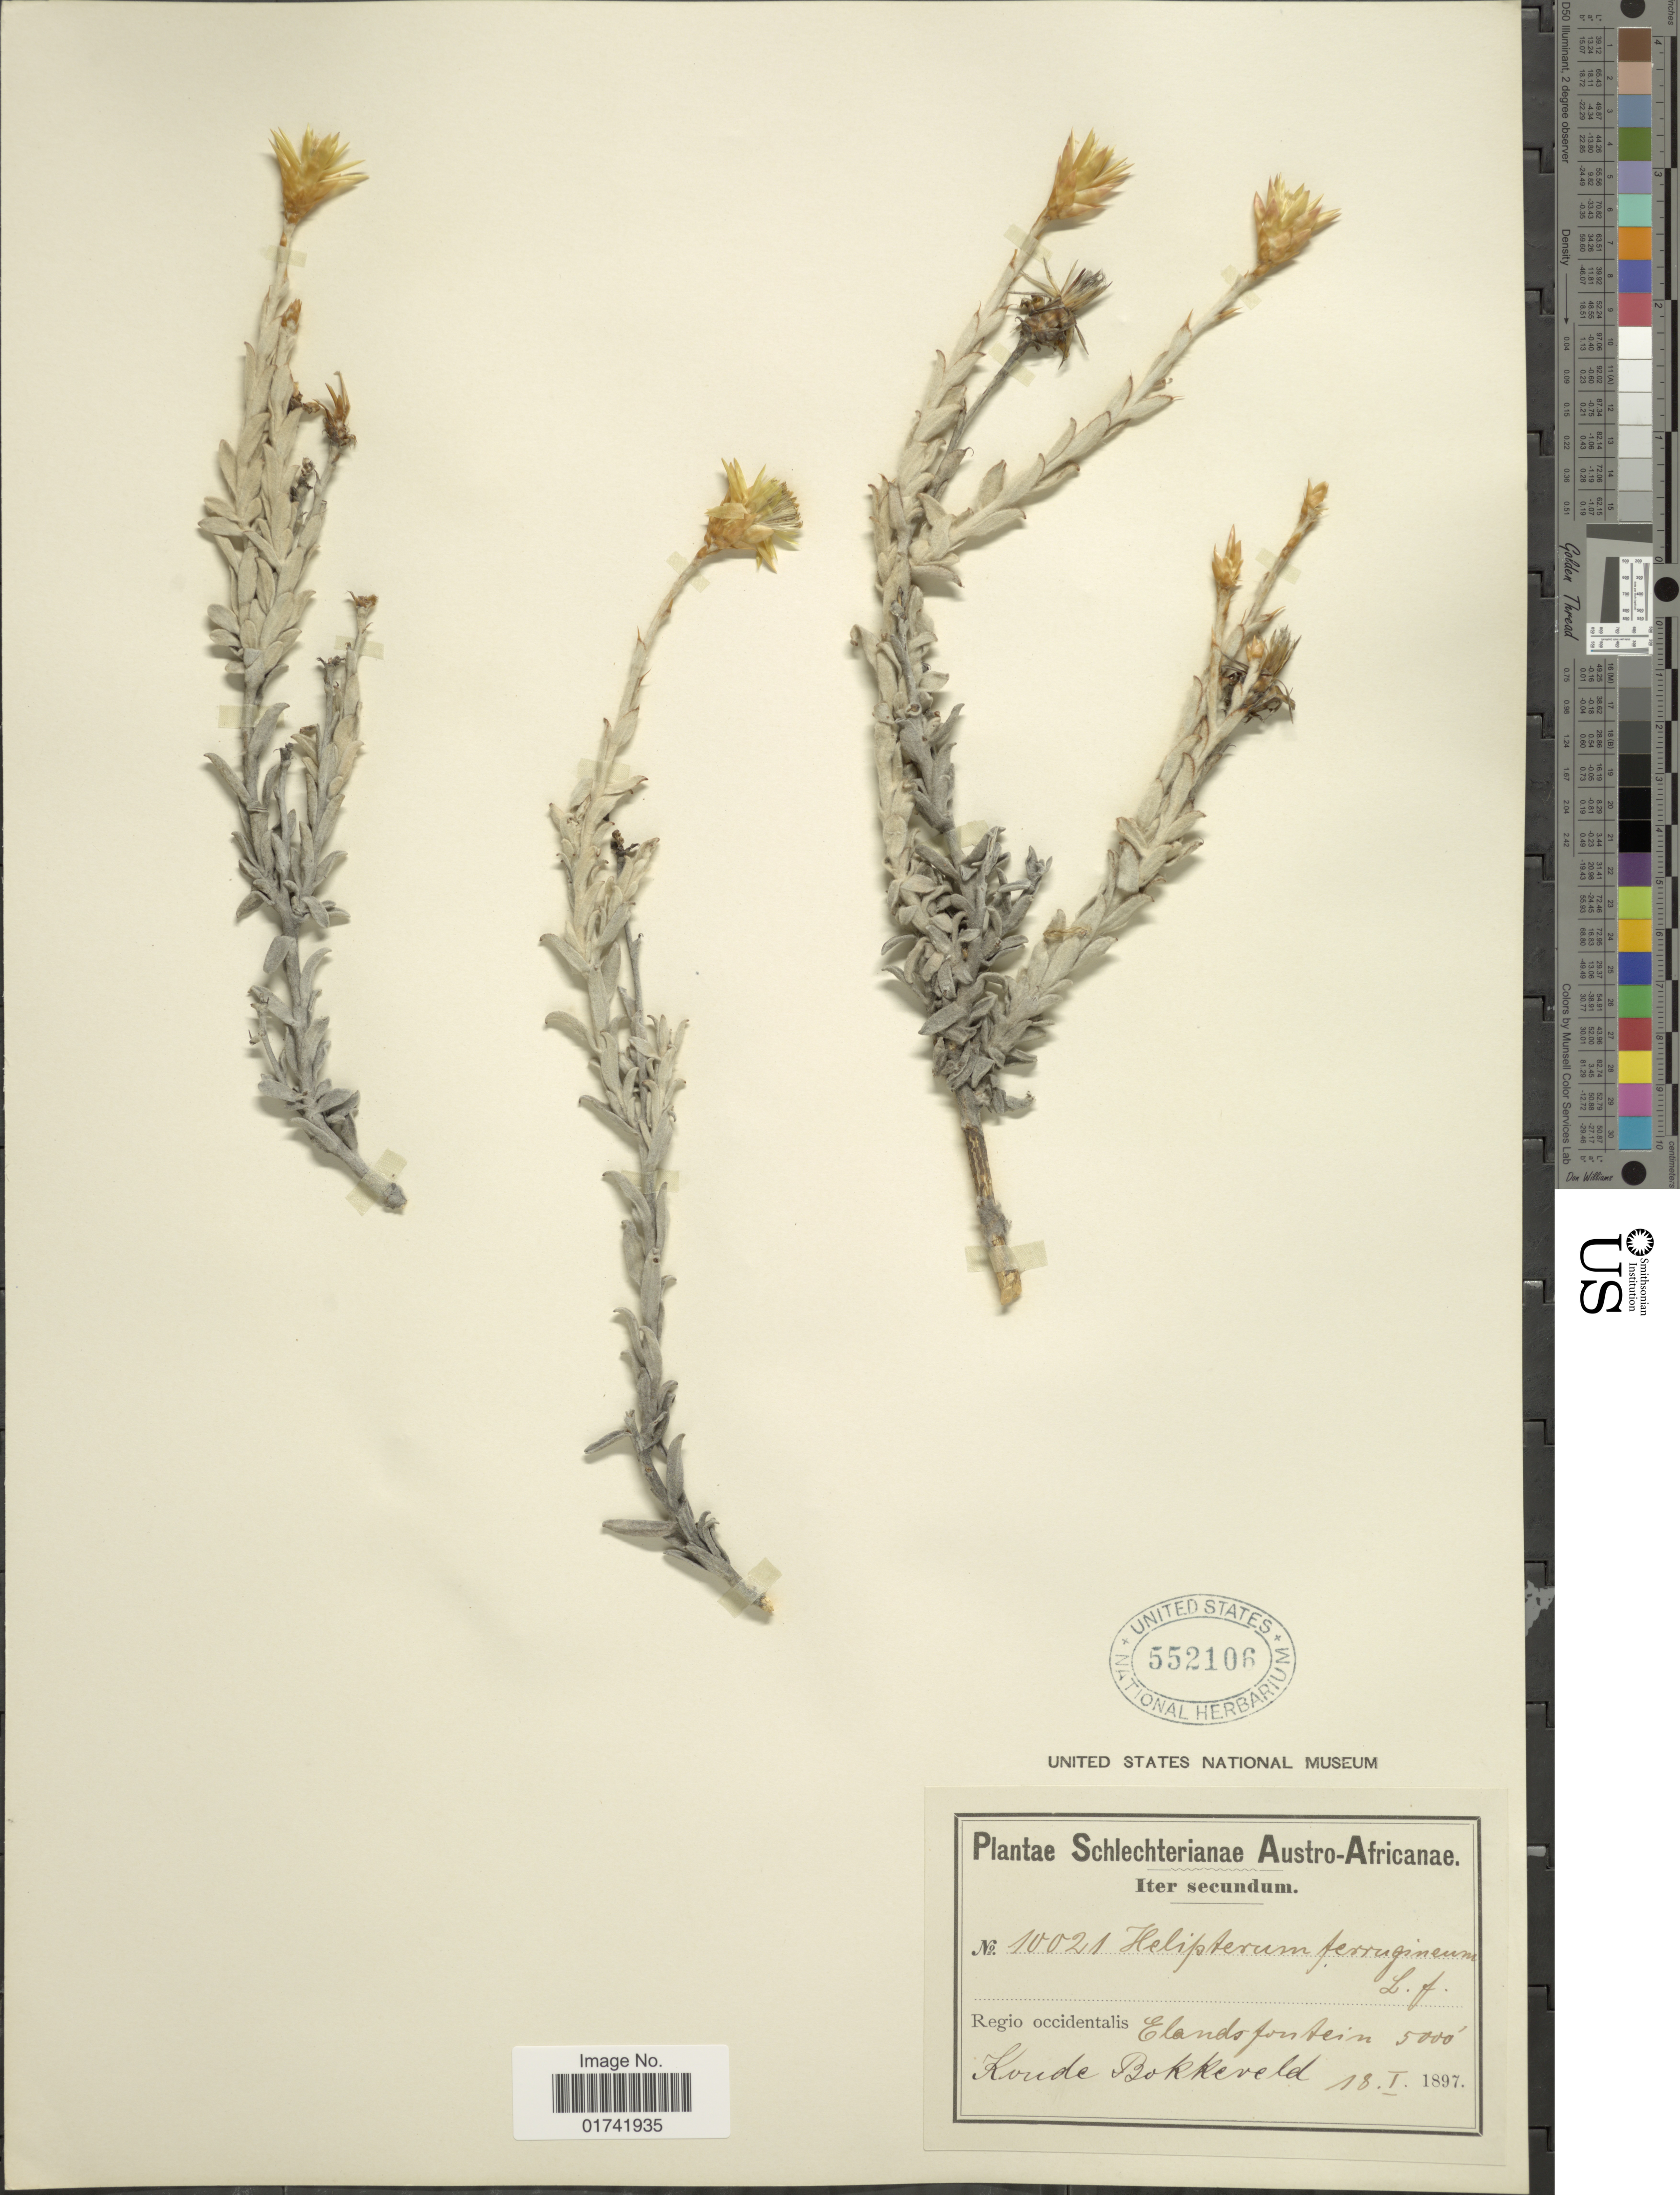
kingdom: Plantae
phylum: Tracheophyta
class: Magnoliopsida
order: Asterales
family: Asteraceae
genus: Helipterum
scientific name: Helipterum ferrugineum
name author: (Lam.) Harv. & Sond.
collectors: Schlechter, --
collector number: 10021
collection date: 1897-01-18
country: South Africa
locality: Regio Occidentalis. Elandsfontein, Koue Bokkeveld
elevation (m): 1524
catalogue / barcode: US 552106